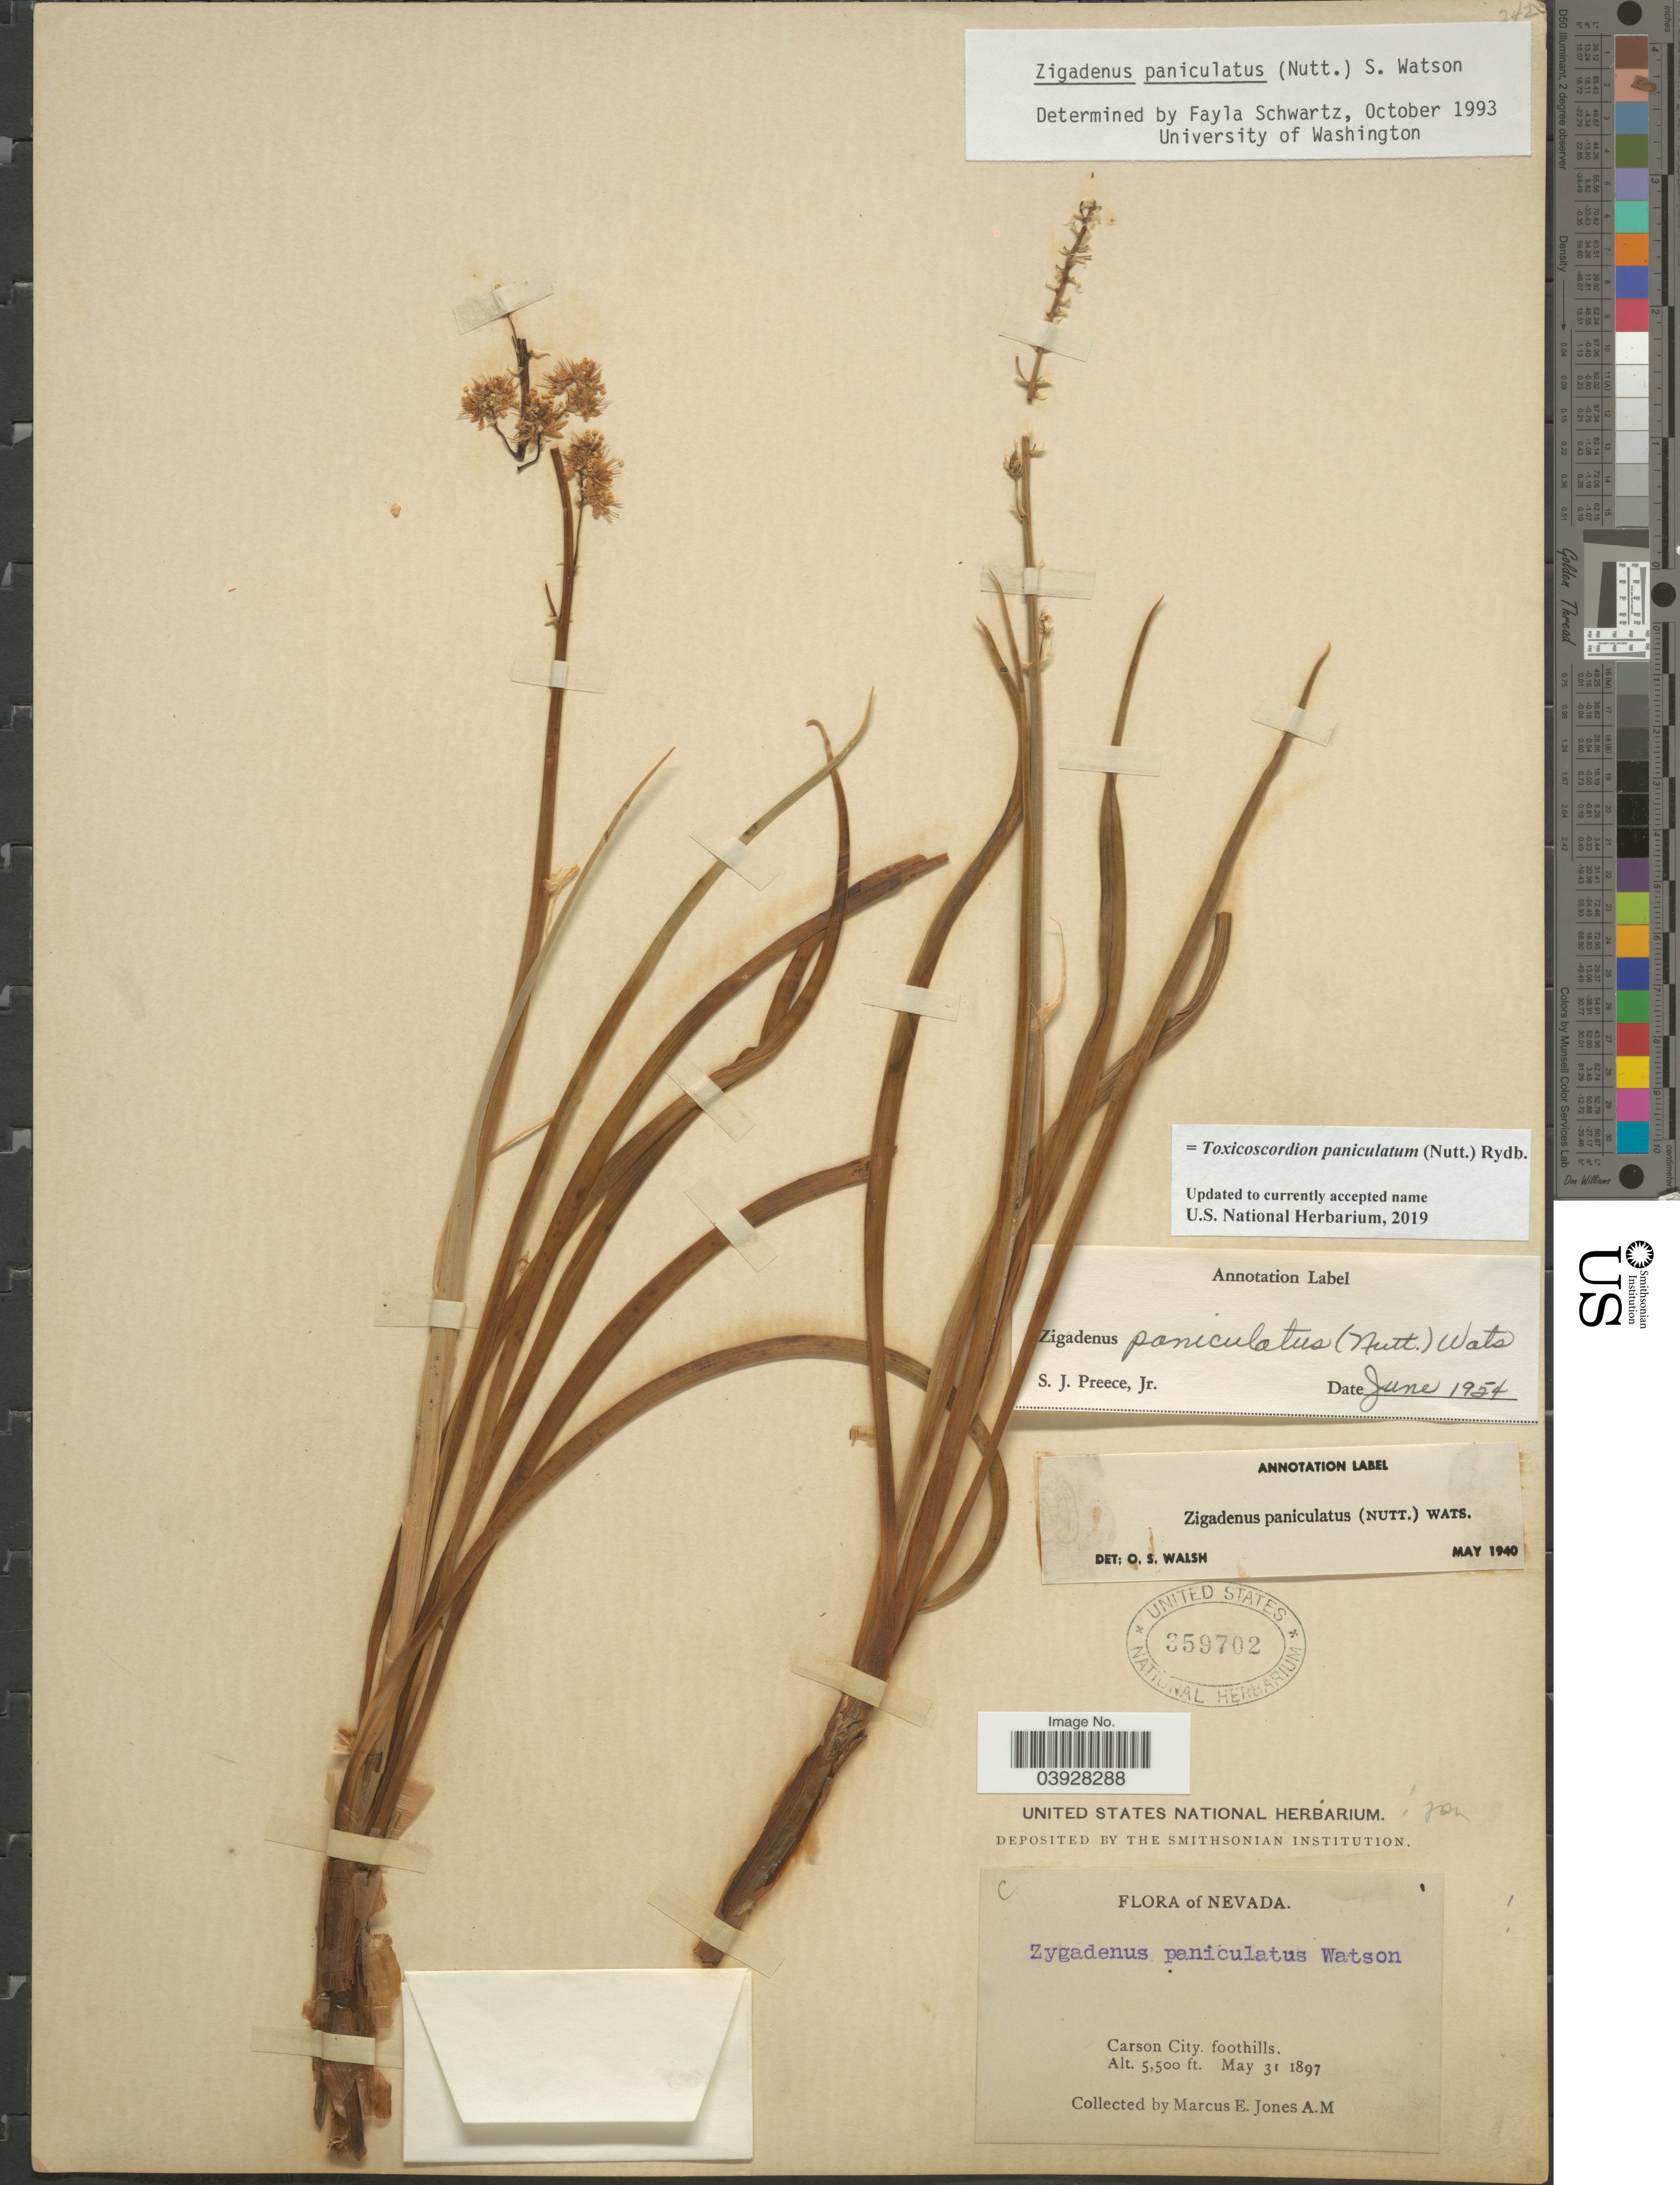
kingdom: Plantae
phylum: Tracheophyta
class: Liliopsida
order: Liliales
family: Melanthiaceae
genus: Toxicoscordion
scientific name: Toxicoscordion paniculatum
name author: (Nutt.) Rydb.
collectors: M. E. Jones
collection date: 1897-05-31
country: United States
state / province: Nevada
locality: Carson City, foothills.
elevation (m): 1676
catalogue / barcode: US 359702